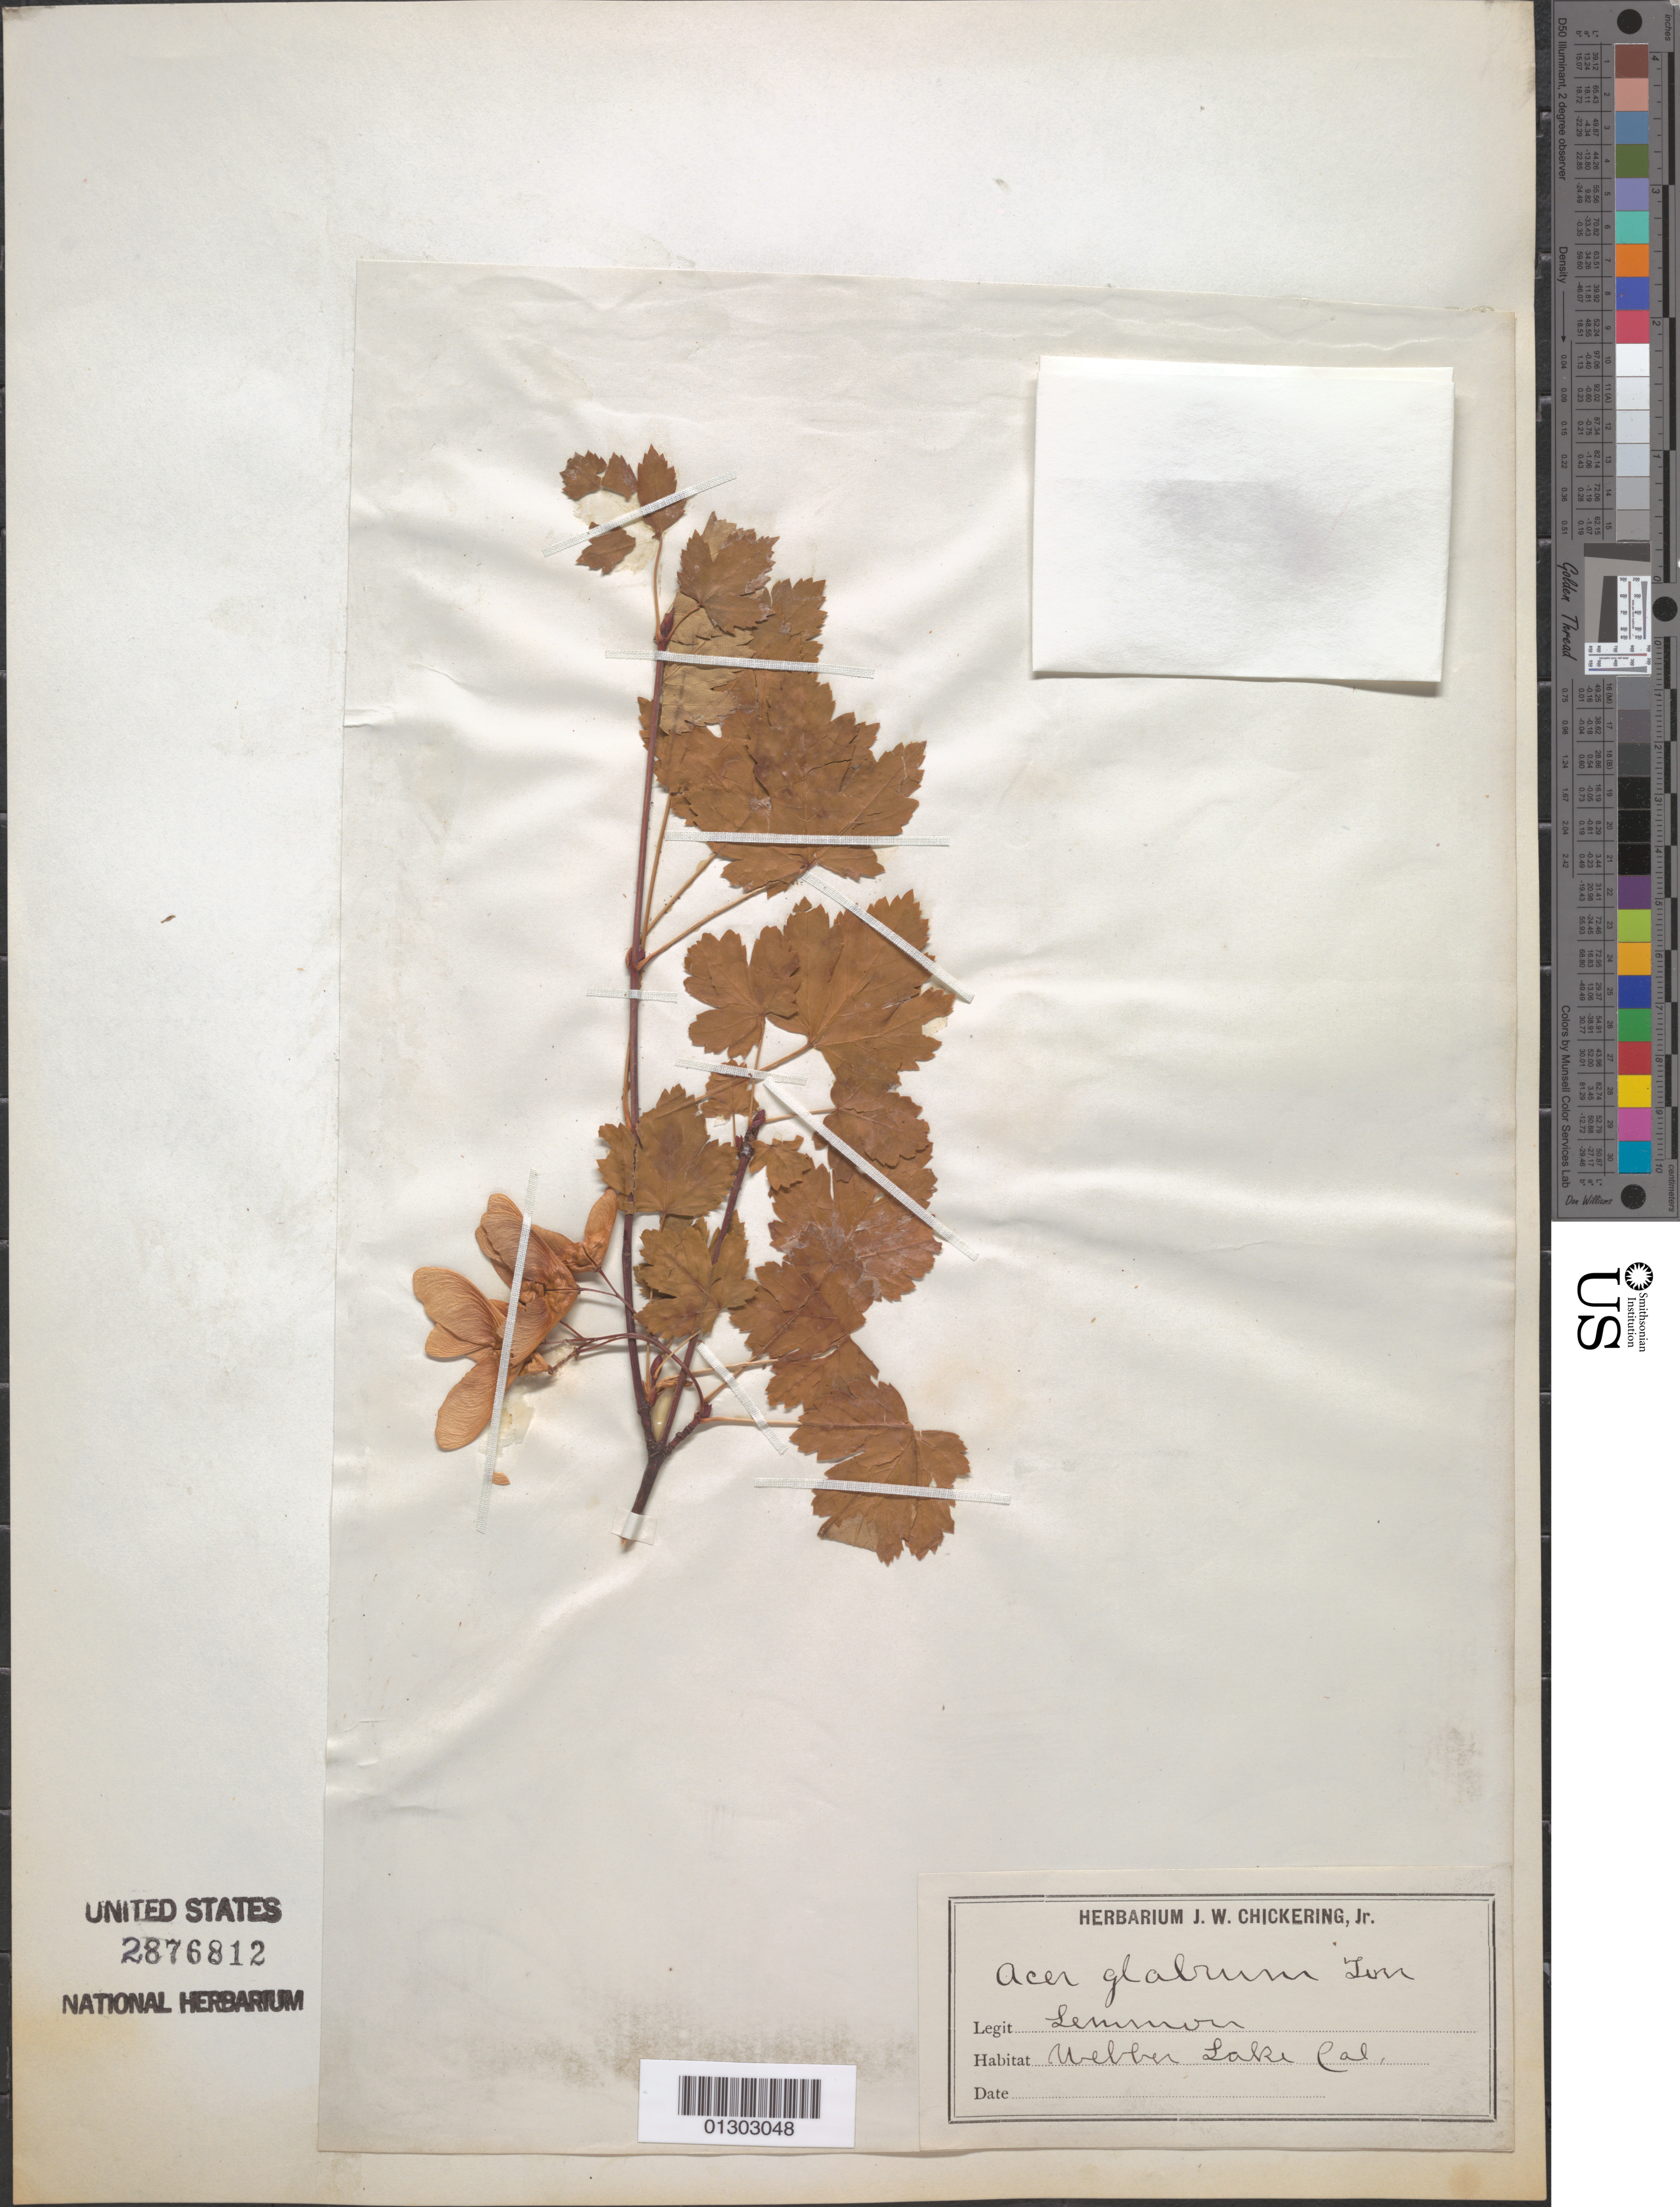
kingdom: Plantae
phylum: Tracheophyta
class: Magnoliopsida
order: Sapindales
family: Sapindaceae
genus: Acer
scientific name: Acer glabrum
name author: Torr.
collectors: -- Lemmon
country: United States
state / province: California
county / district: Sierra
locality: Webber Lake.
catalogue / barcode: US 2876812